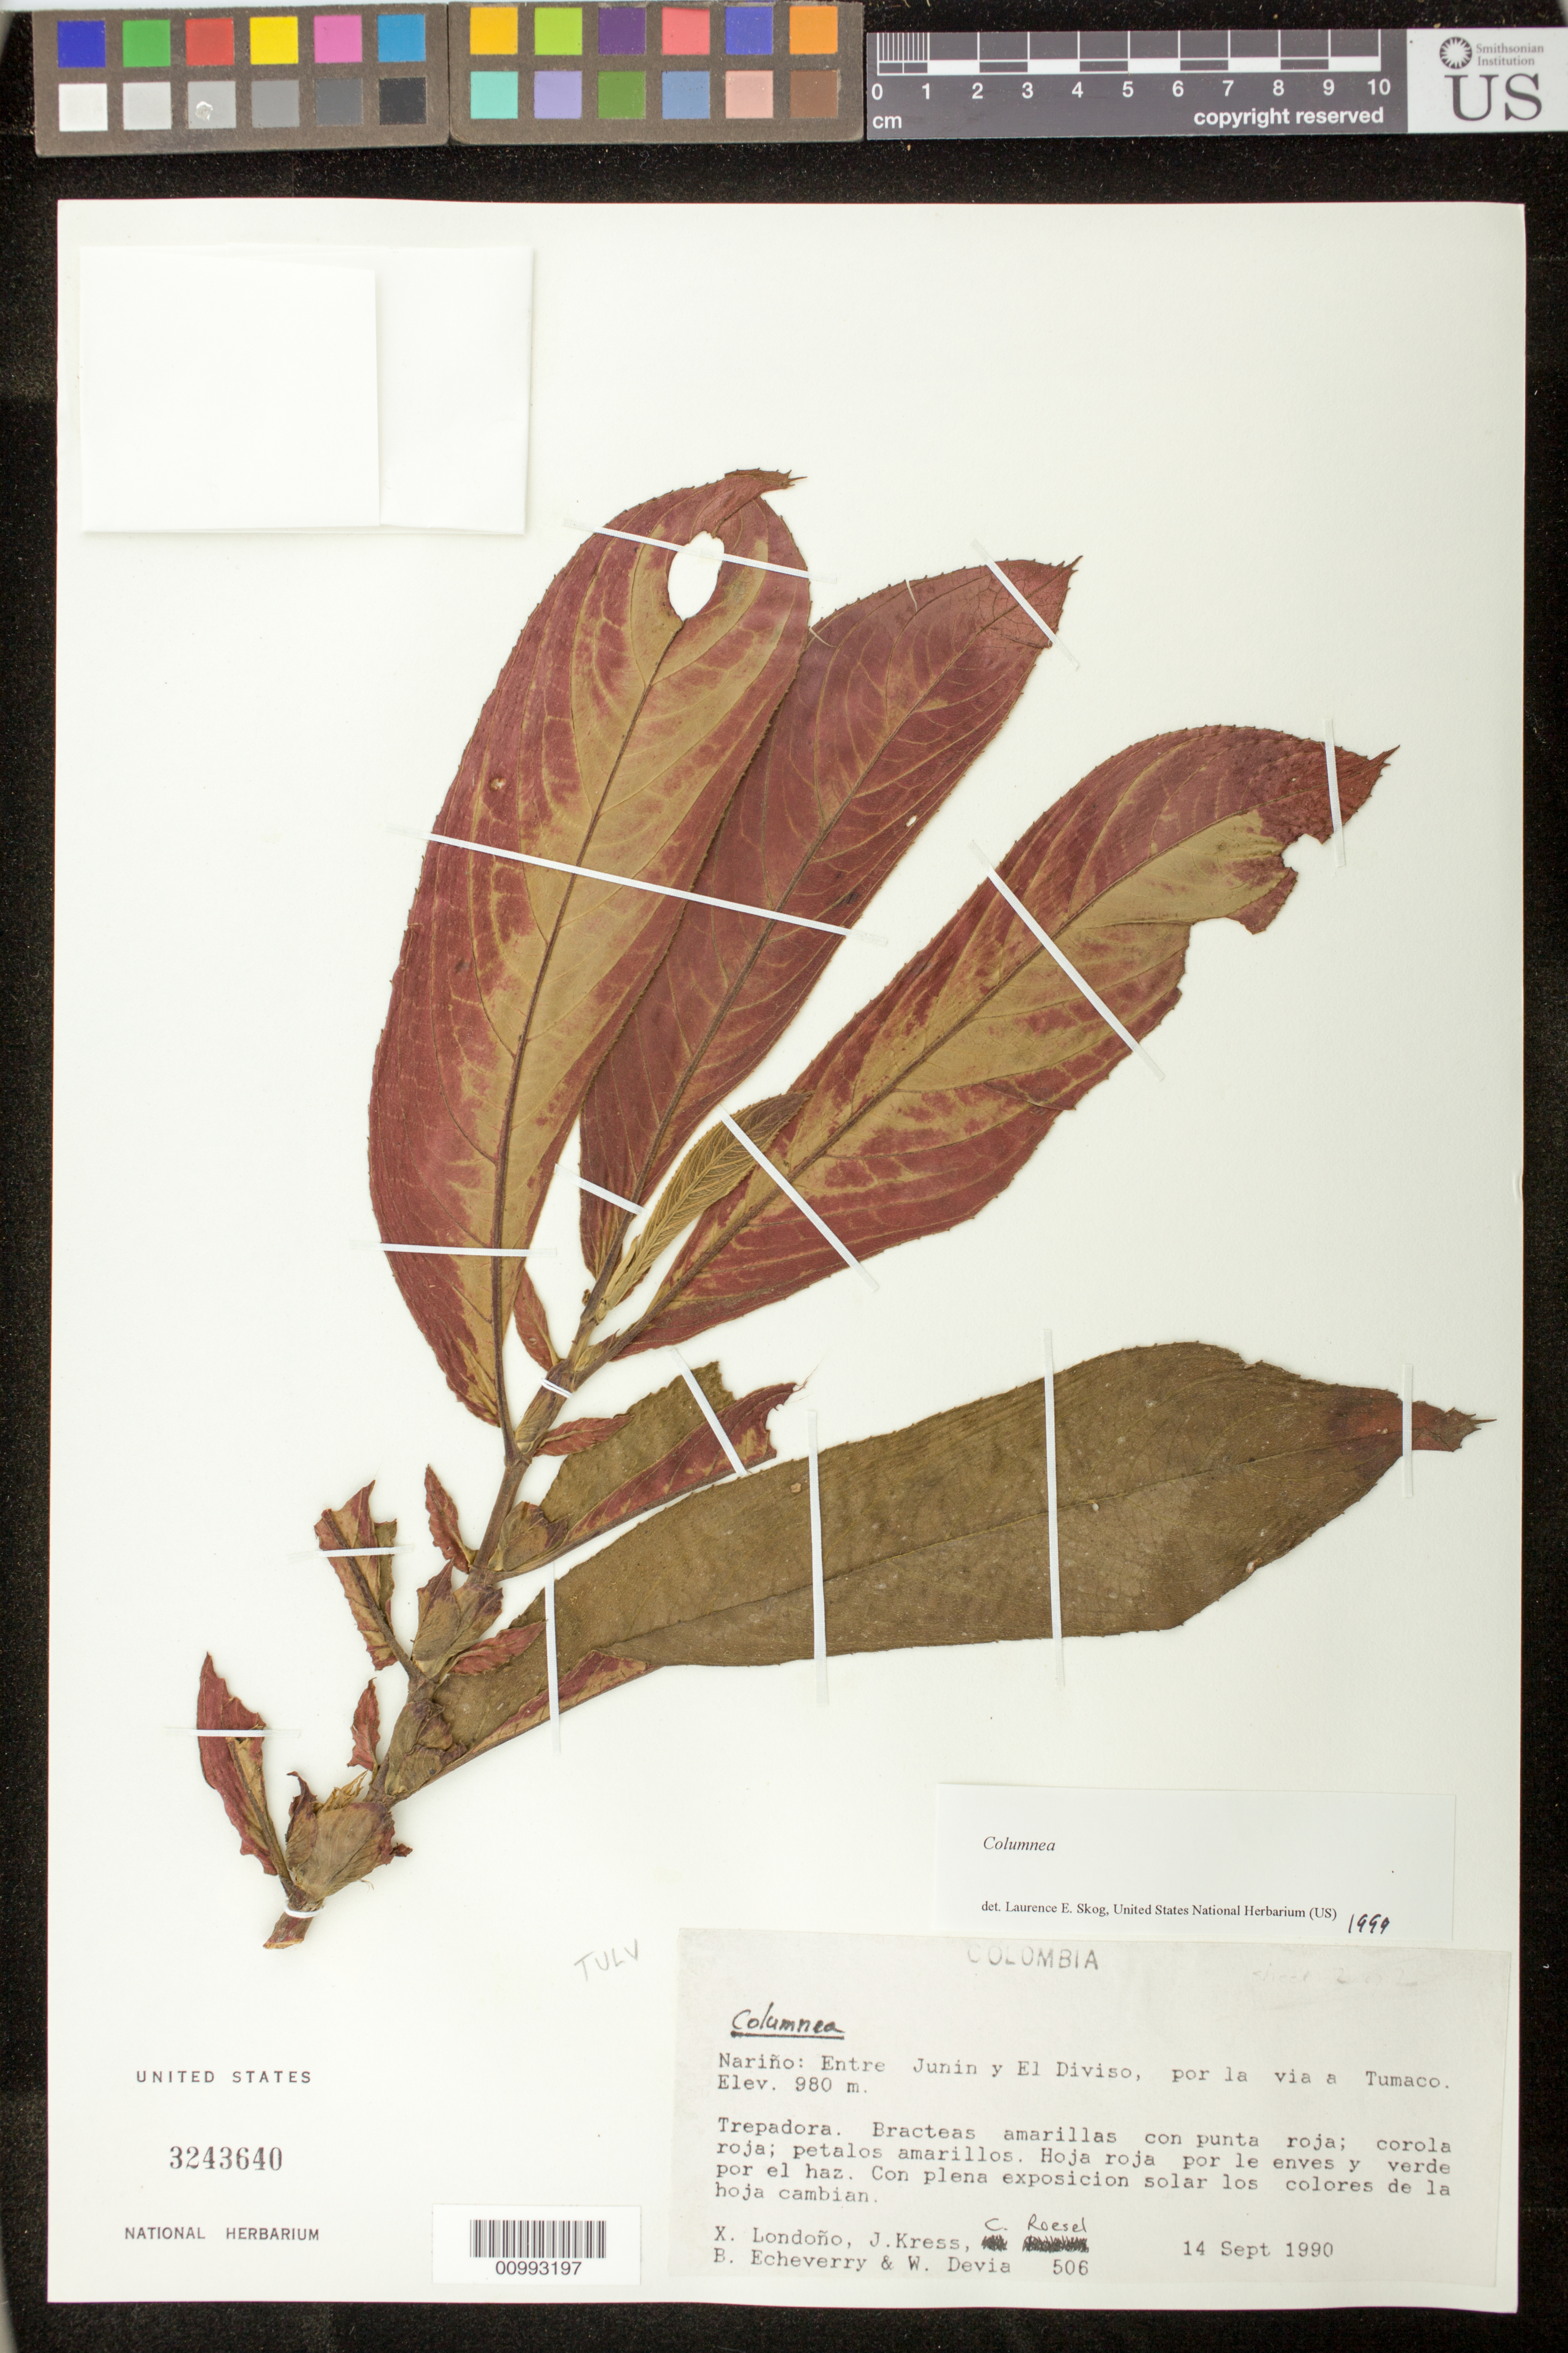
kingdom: Plantae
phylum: Tracheophyta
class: Magnoliopsida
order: Lamiales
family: Gesneriaceae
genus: Columnea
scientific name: Columnea sp.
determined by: Skog, Laurence E.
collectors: X. Londoño, W. J. Kress, C. S. Roesel, B. Echeverry & W. Devia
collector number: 506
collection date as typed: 14 Sep 1990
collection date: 1990-09-14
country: Colombia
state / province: Nariño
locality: Entre Junin y El Diviso, por la via a Tumaco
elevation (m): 980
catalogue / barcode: US 3243640